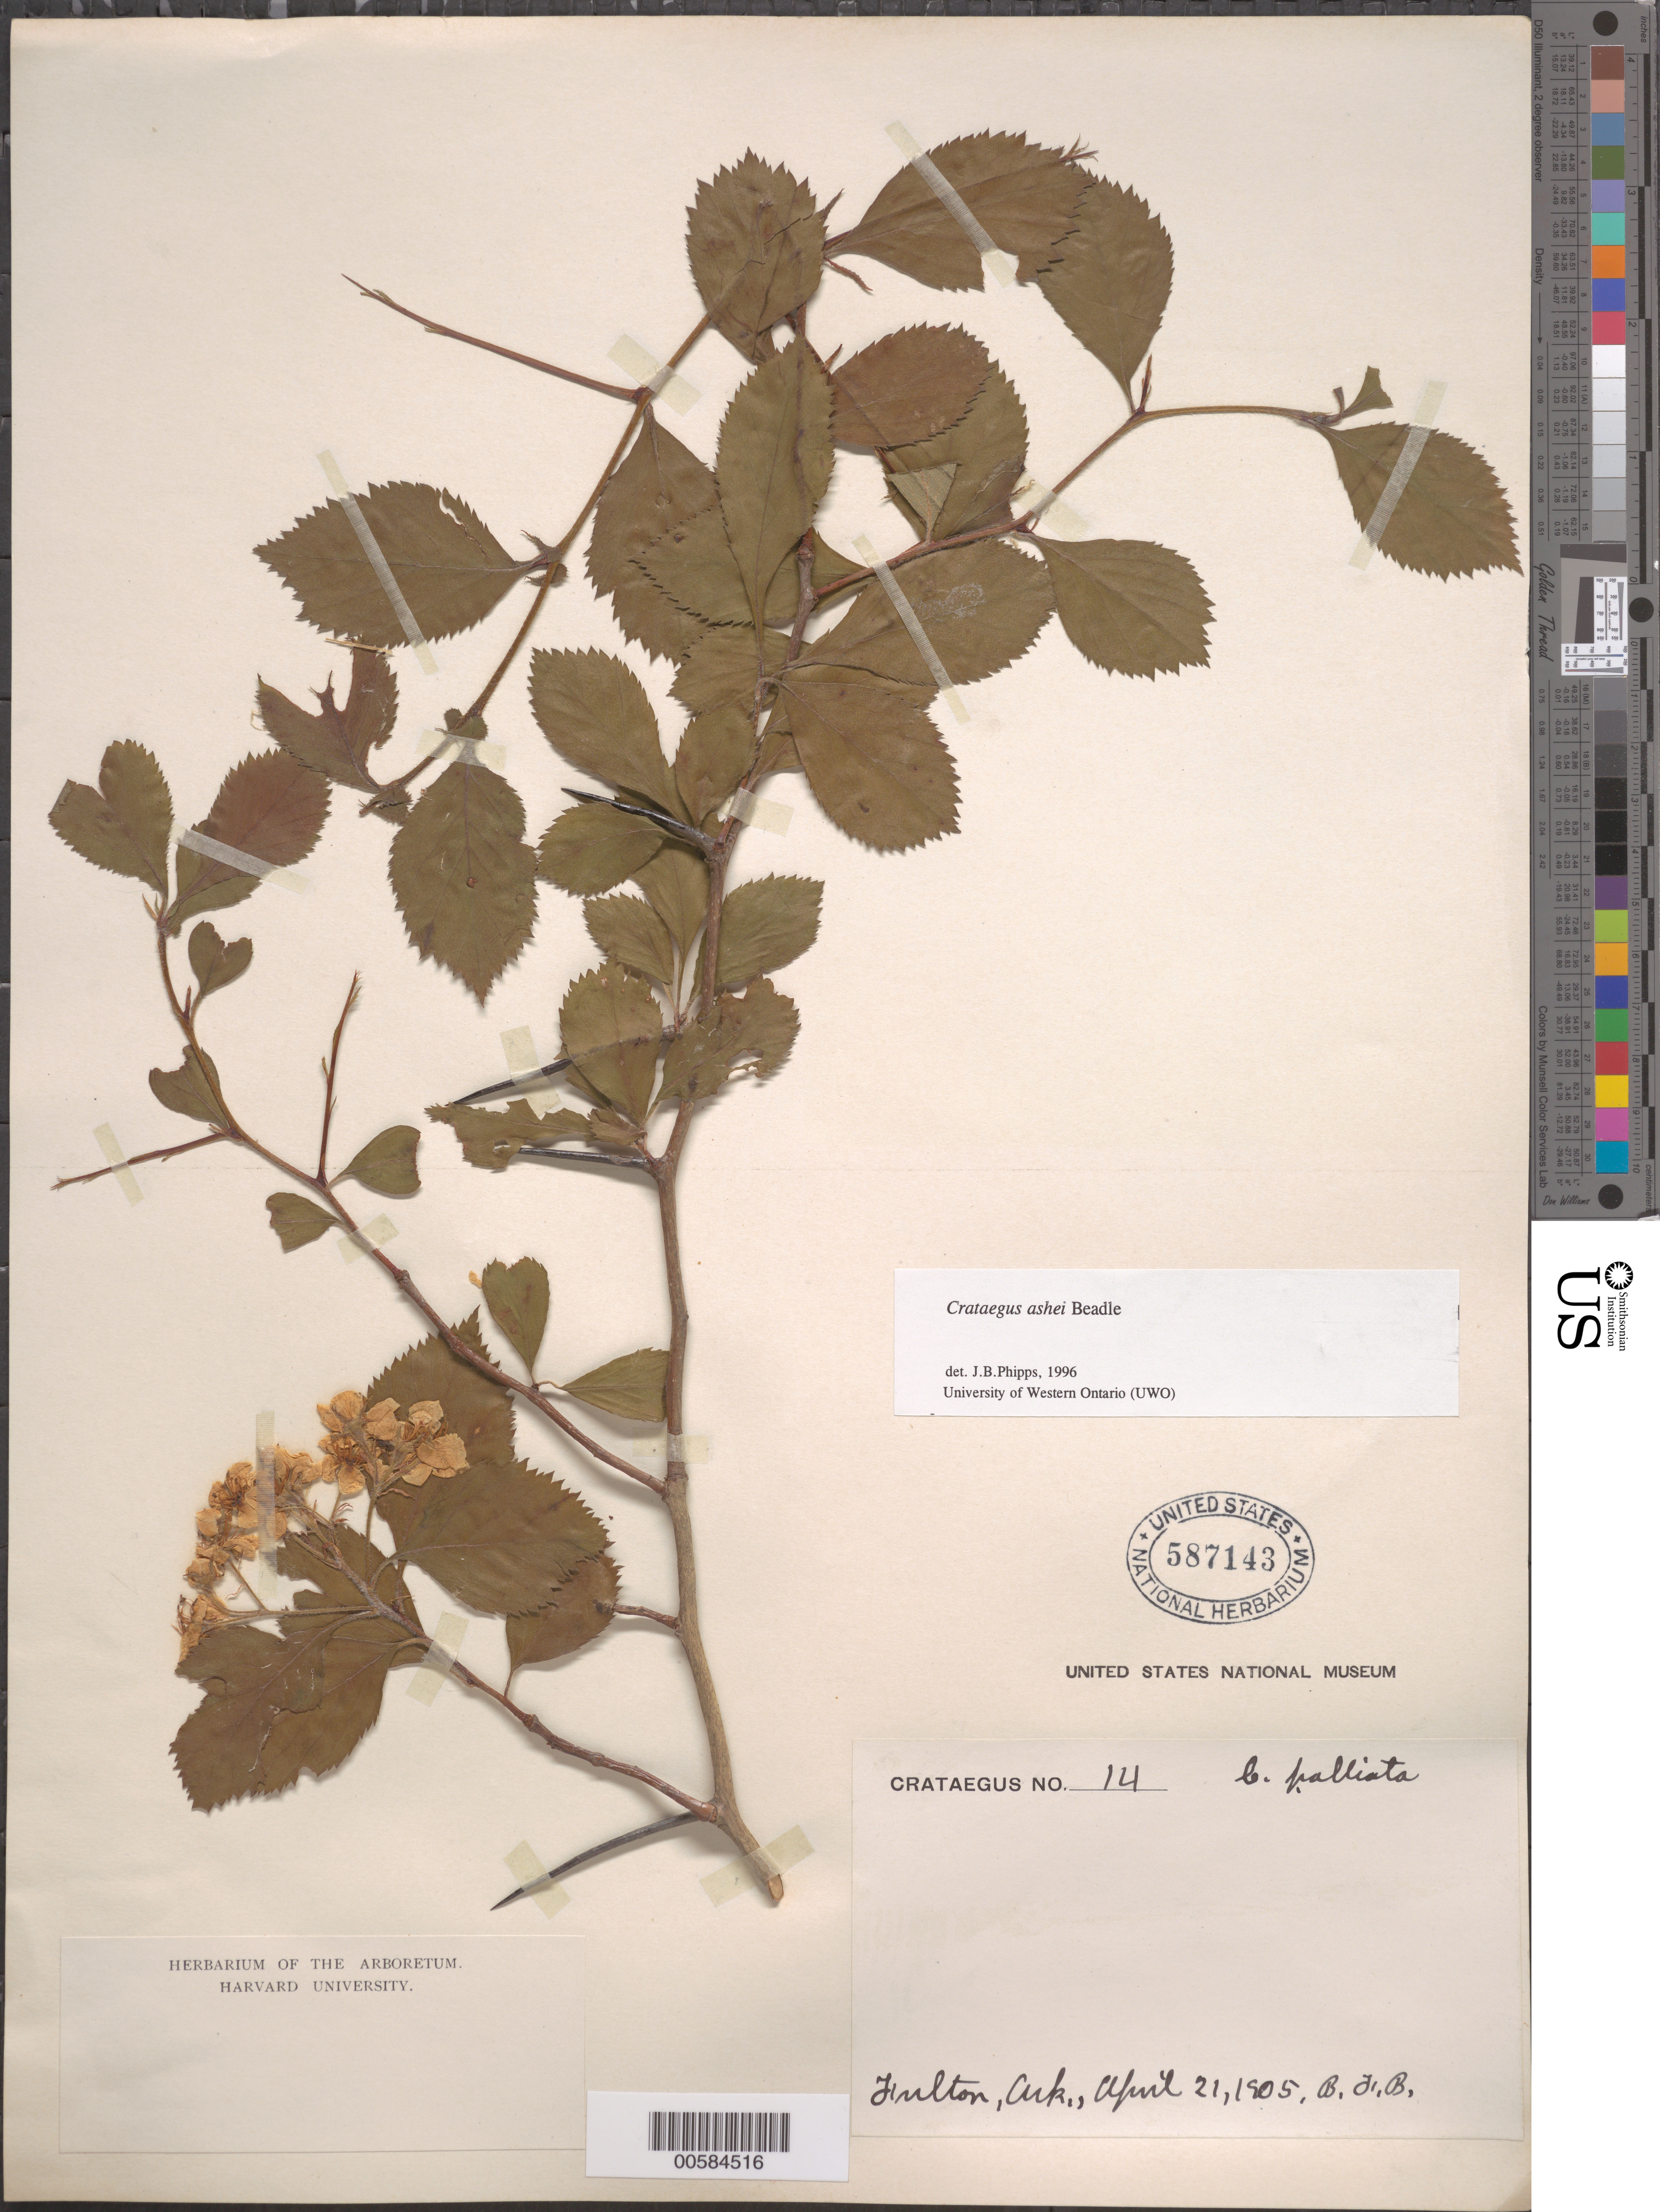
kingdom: Plantae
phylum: Tracheophyta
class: Magnoliopsida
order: Rosales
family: Rosaceae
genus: Crataegus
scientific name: Crataegus ashei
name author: Beadle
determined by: Phipps, James B., (UWO), University of Western Ontario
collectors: B. F. Bush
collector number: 14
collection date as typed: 21 Apr 1905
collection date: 1905-04-21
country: United States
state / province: Arkansas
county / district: Fulton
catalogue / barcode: US 587143